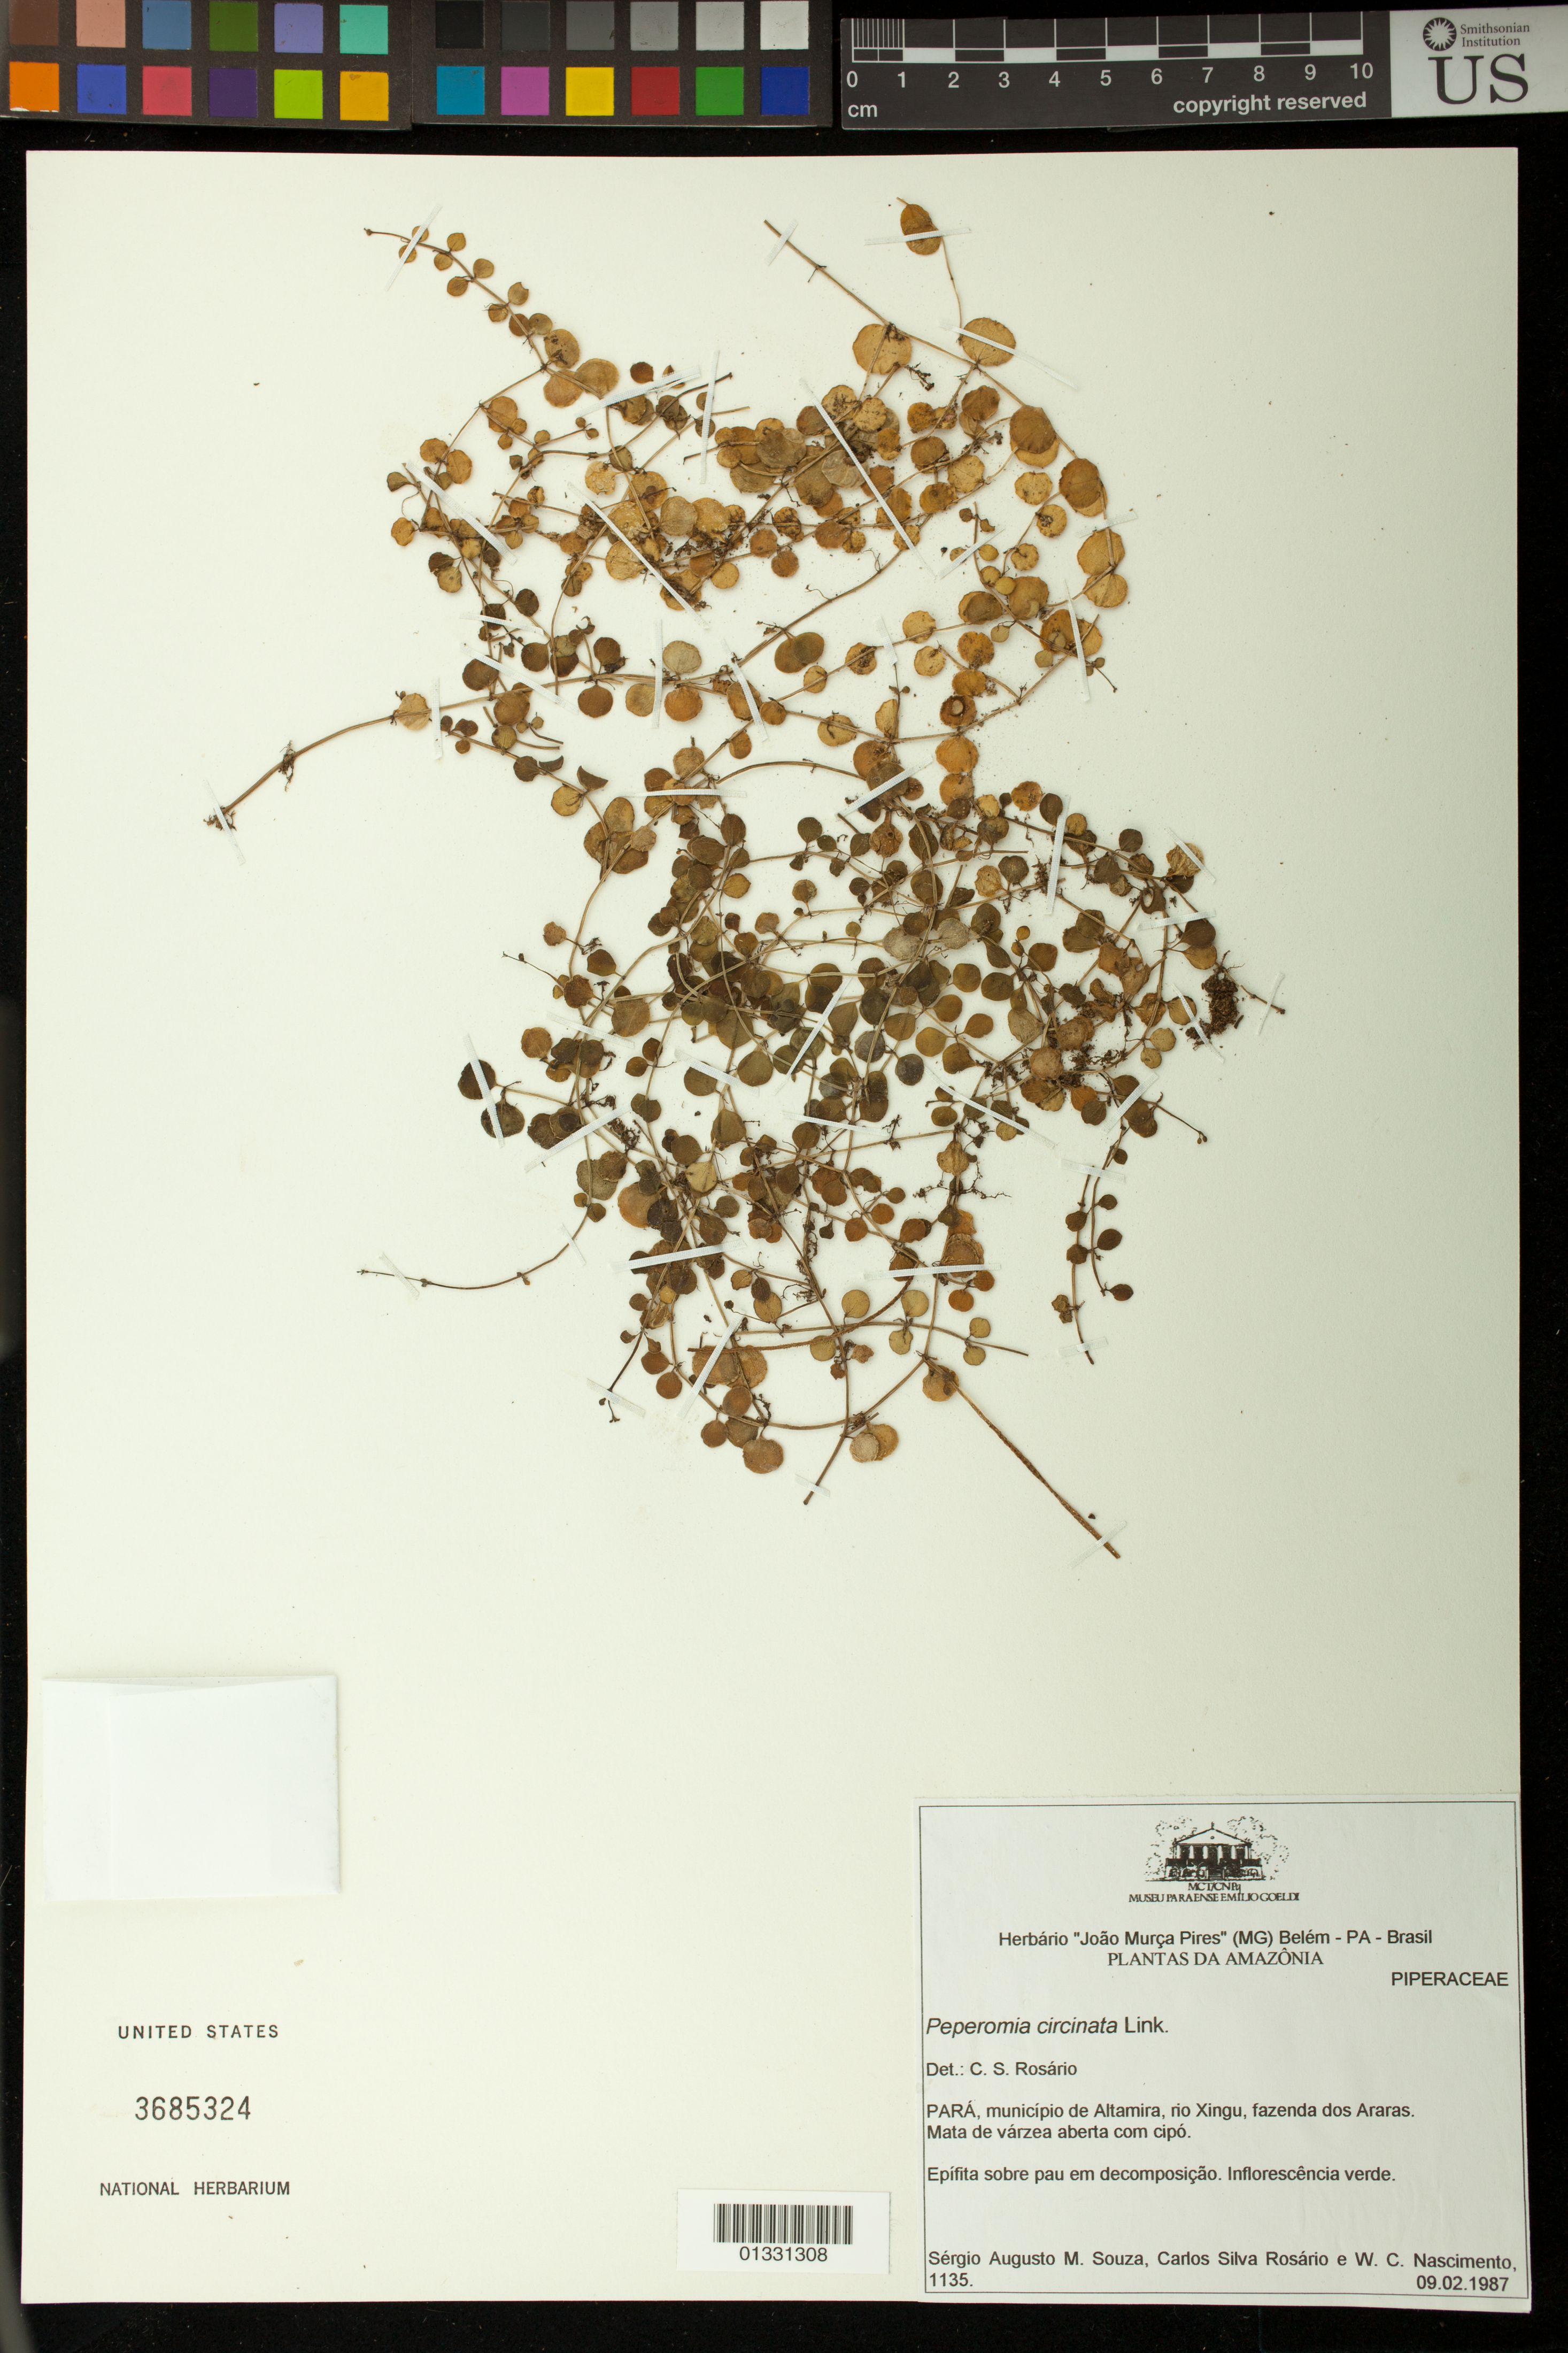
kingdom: Plantae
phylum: Tracheophyta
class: Magnoliopsida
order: Piperales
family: Piperaceae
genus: Peperomia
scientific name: Peperomia circinnata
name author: Link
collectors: S. Souza, S. Souza, C. S. Rosário & W. C. Nascimento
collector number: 1135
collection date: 1987-02-09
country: Brazil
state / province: Para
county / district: Altamira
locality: Rio Xingu, fazenda dos Araras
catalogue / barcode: US 3685324